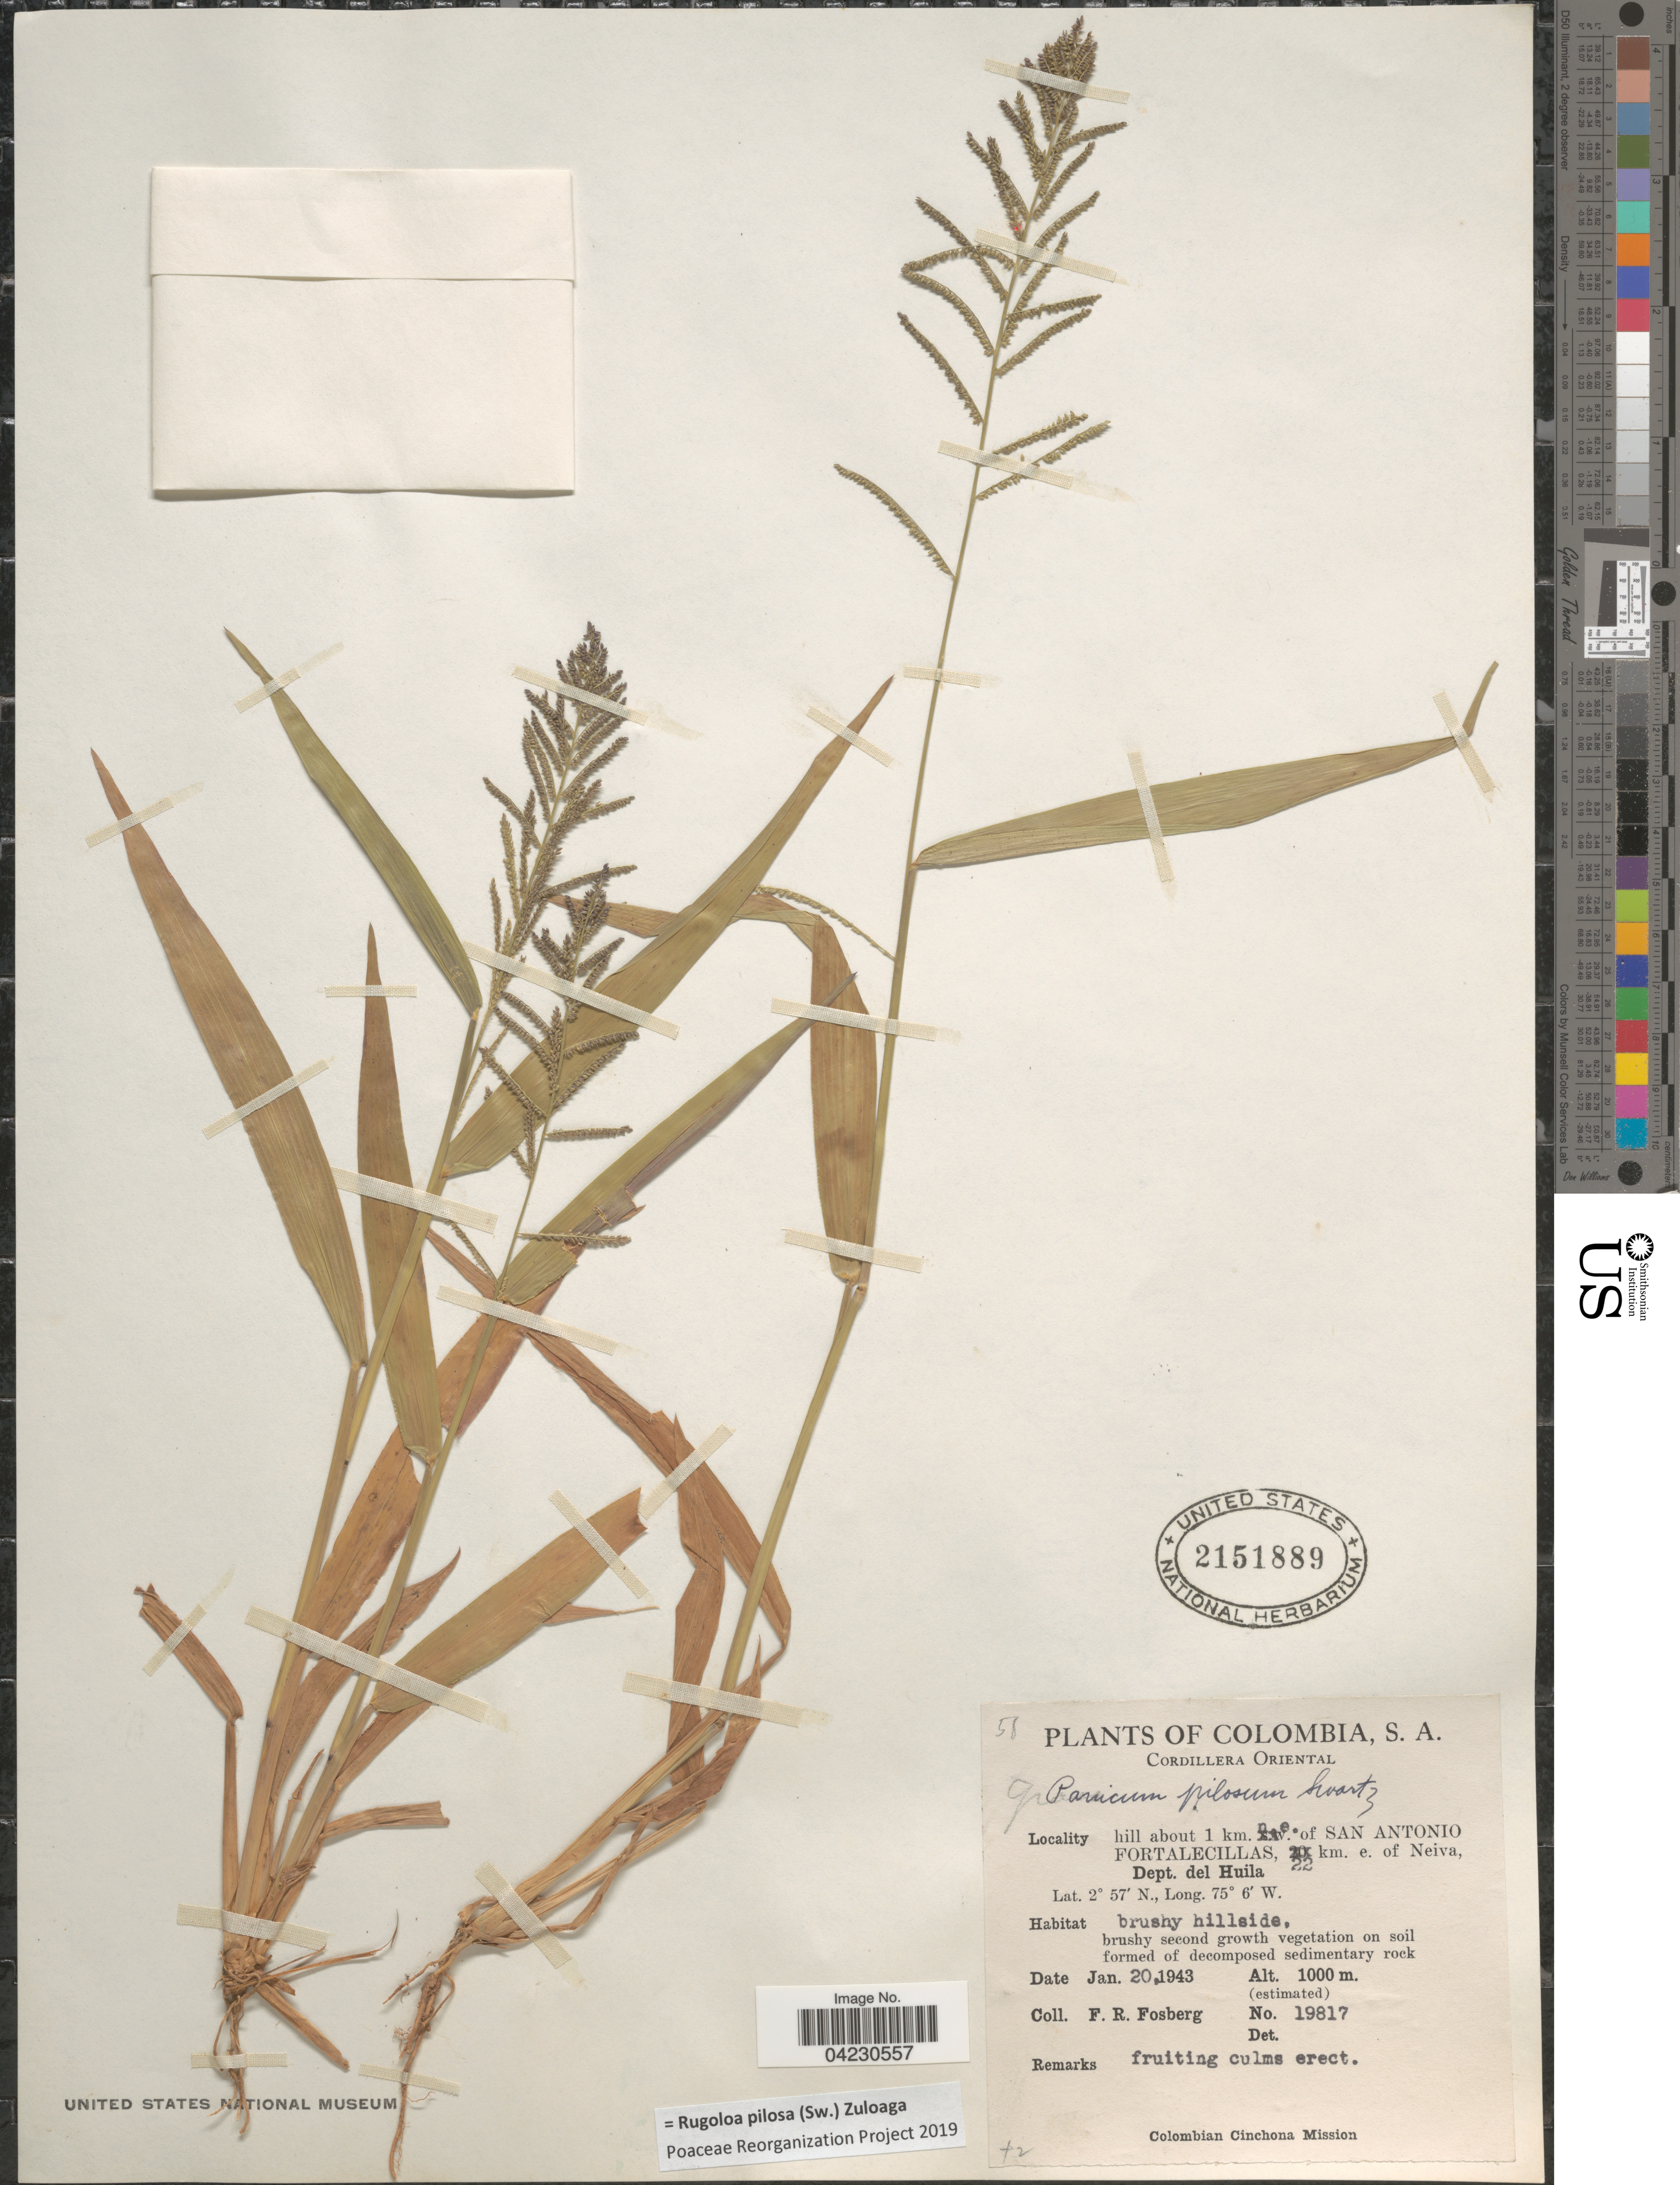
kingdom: Plantae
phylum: Tracheophyta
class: Liliopsida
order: Poales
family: Poaceae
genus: Rugoloa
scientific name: Rugoloa pilosa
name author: (Sw.) Zuloaga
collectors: F. R. Fosberg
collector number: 19817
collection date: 1943-01-20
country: Colombia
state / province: Huila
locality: Cordillera Oriental. Hill about 1 km. n.e.of San Antonio Fortalecillas, 22 km. e. of Neiva, Dept. del Huila. Colombian Cinchona Mission.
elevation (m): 1000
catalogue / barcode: US 2151889